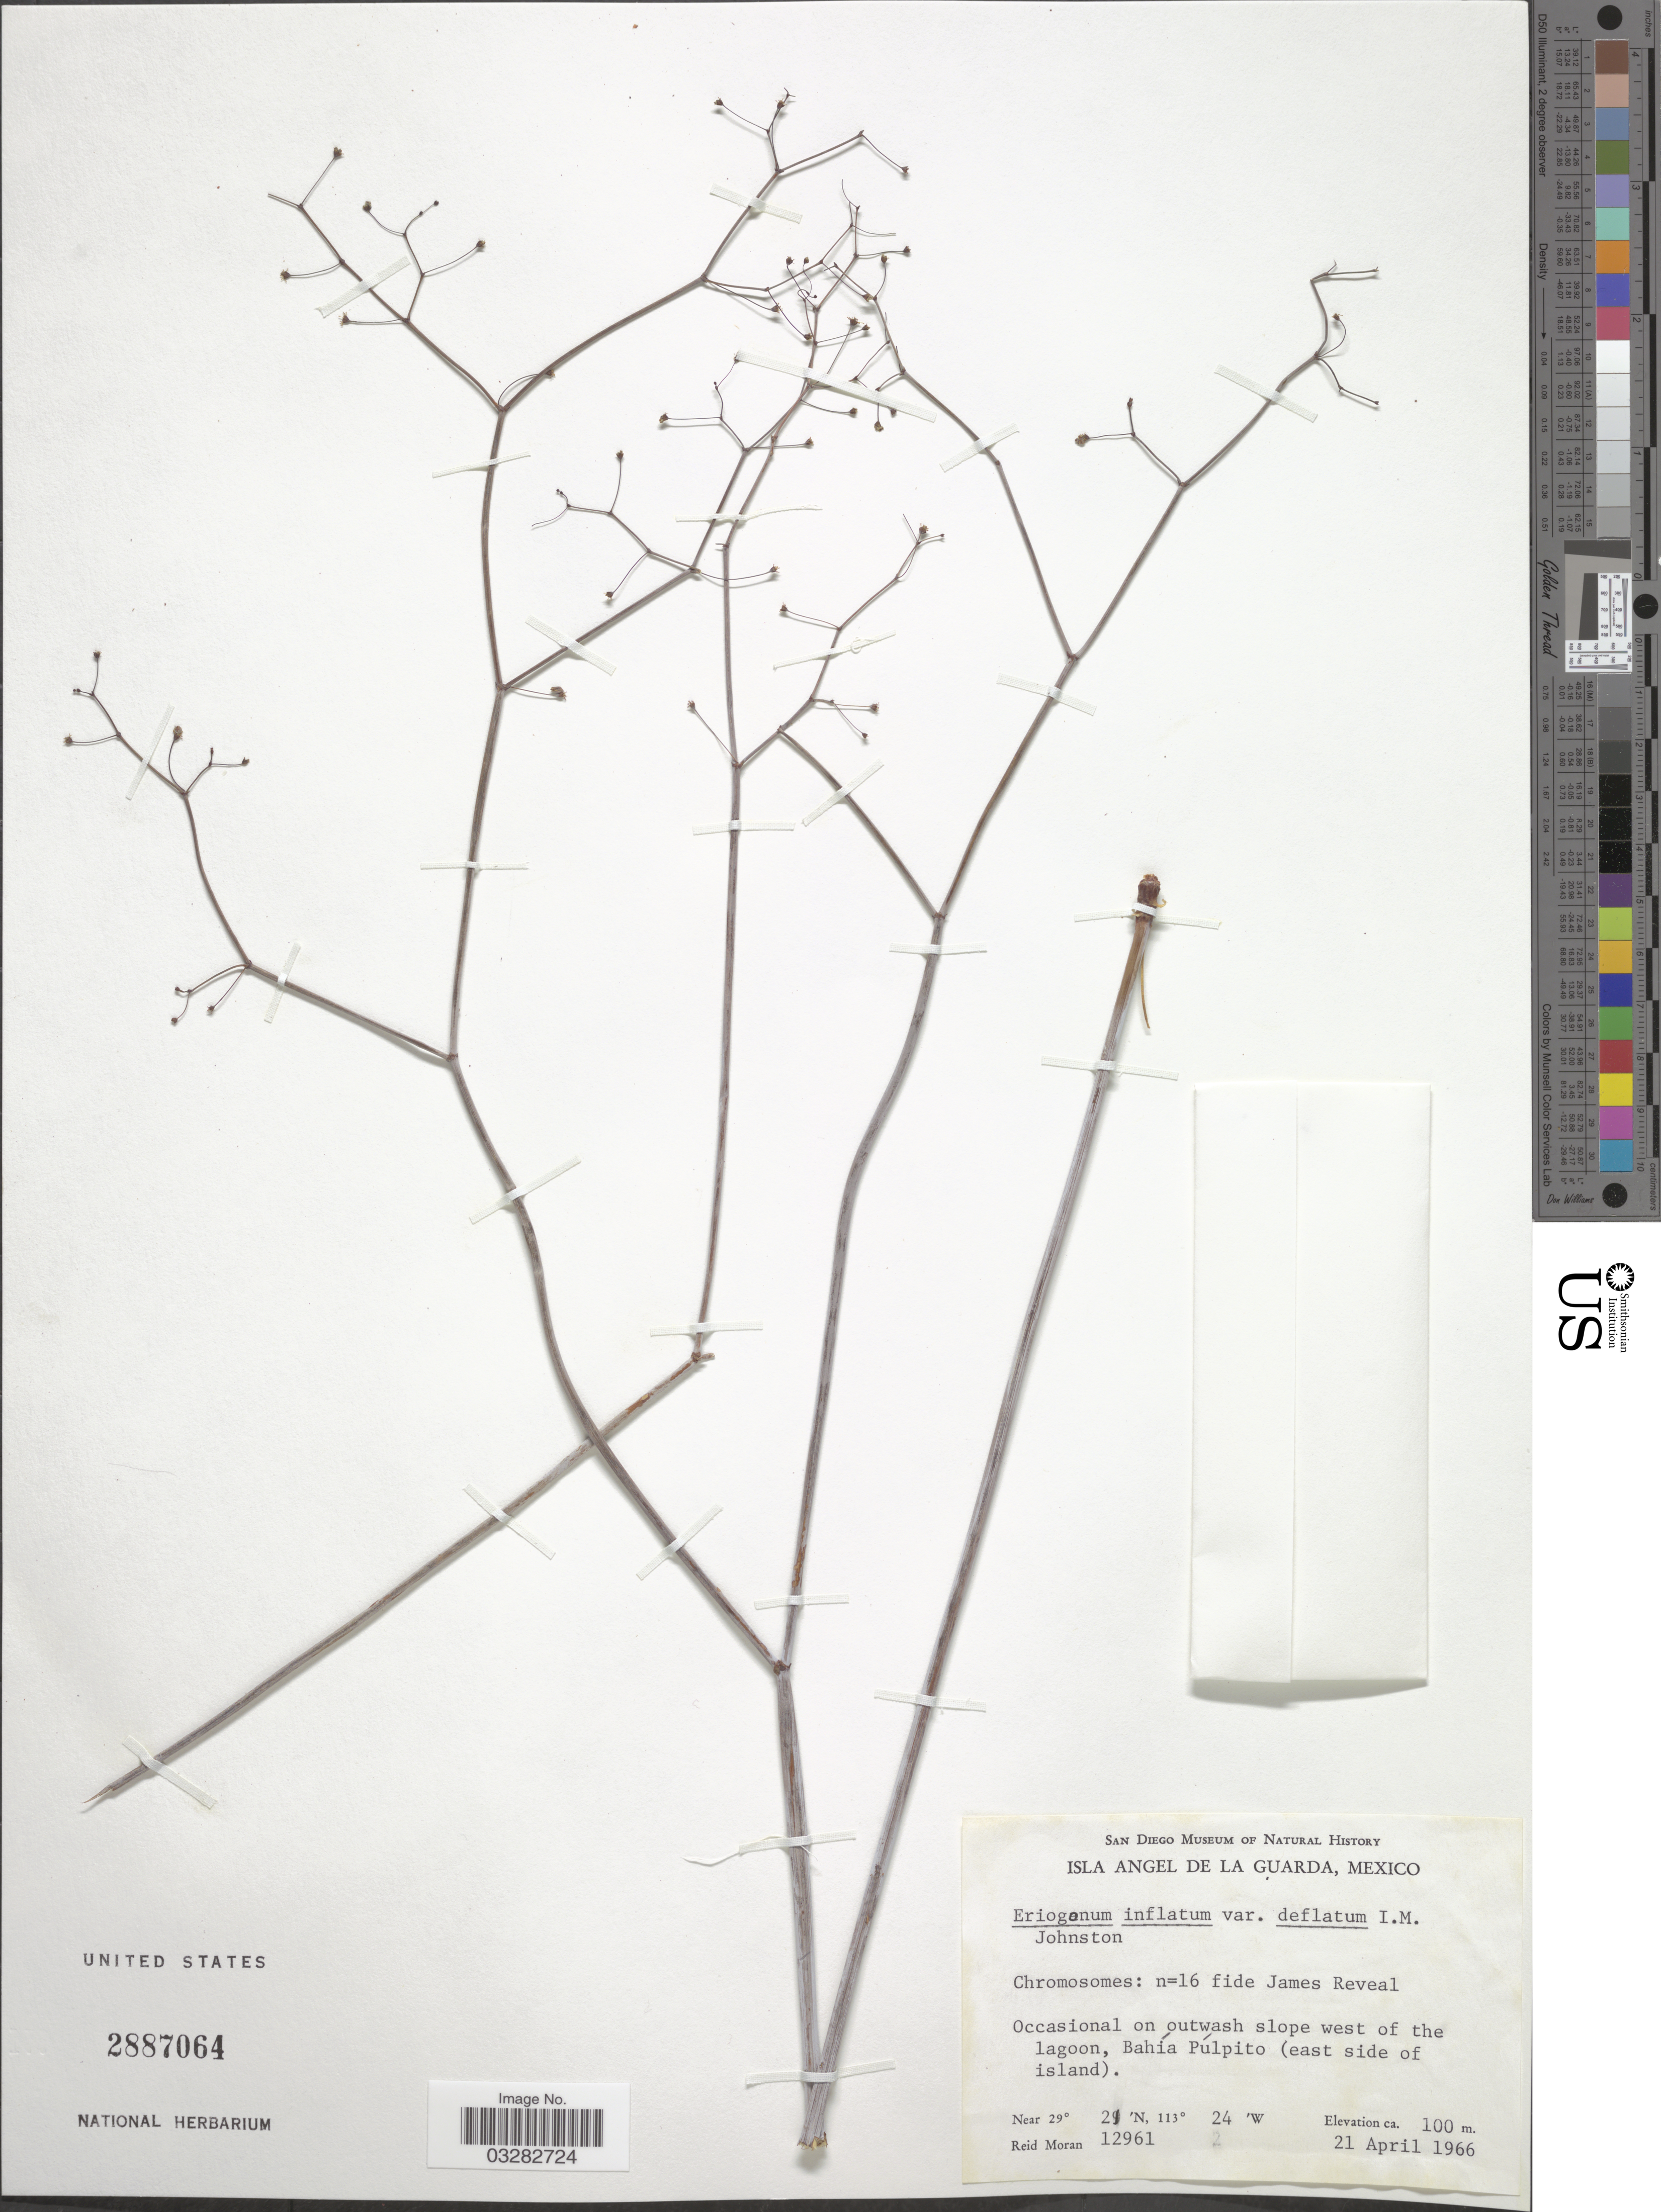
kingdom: Plantae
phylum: Tracheophyta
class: Magnoliopsida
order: Caryophyllales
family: Polygonaceae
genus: Eriogonum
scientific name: Eriogonum inflatum var. deflatum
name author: I.M. Johnst.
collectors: R. V. Moran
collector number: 12961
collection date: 1966-04-21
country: Mexico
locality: Isla Angel de La Guarda. West of the lagoon, Bahía Púlpito (east side of island).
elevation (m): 100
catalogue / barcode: US 2887064